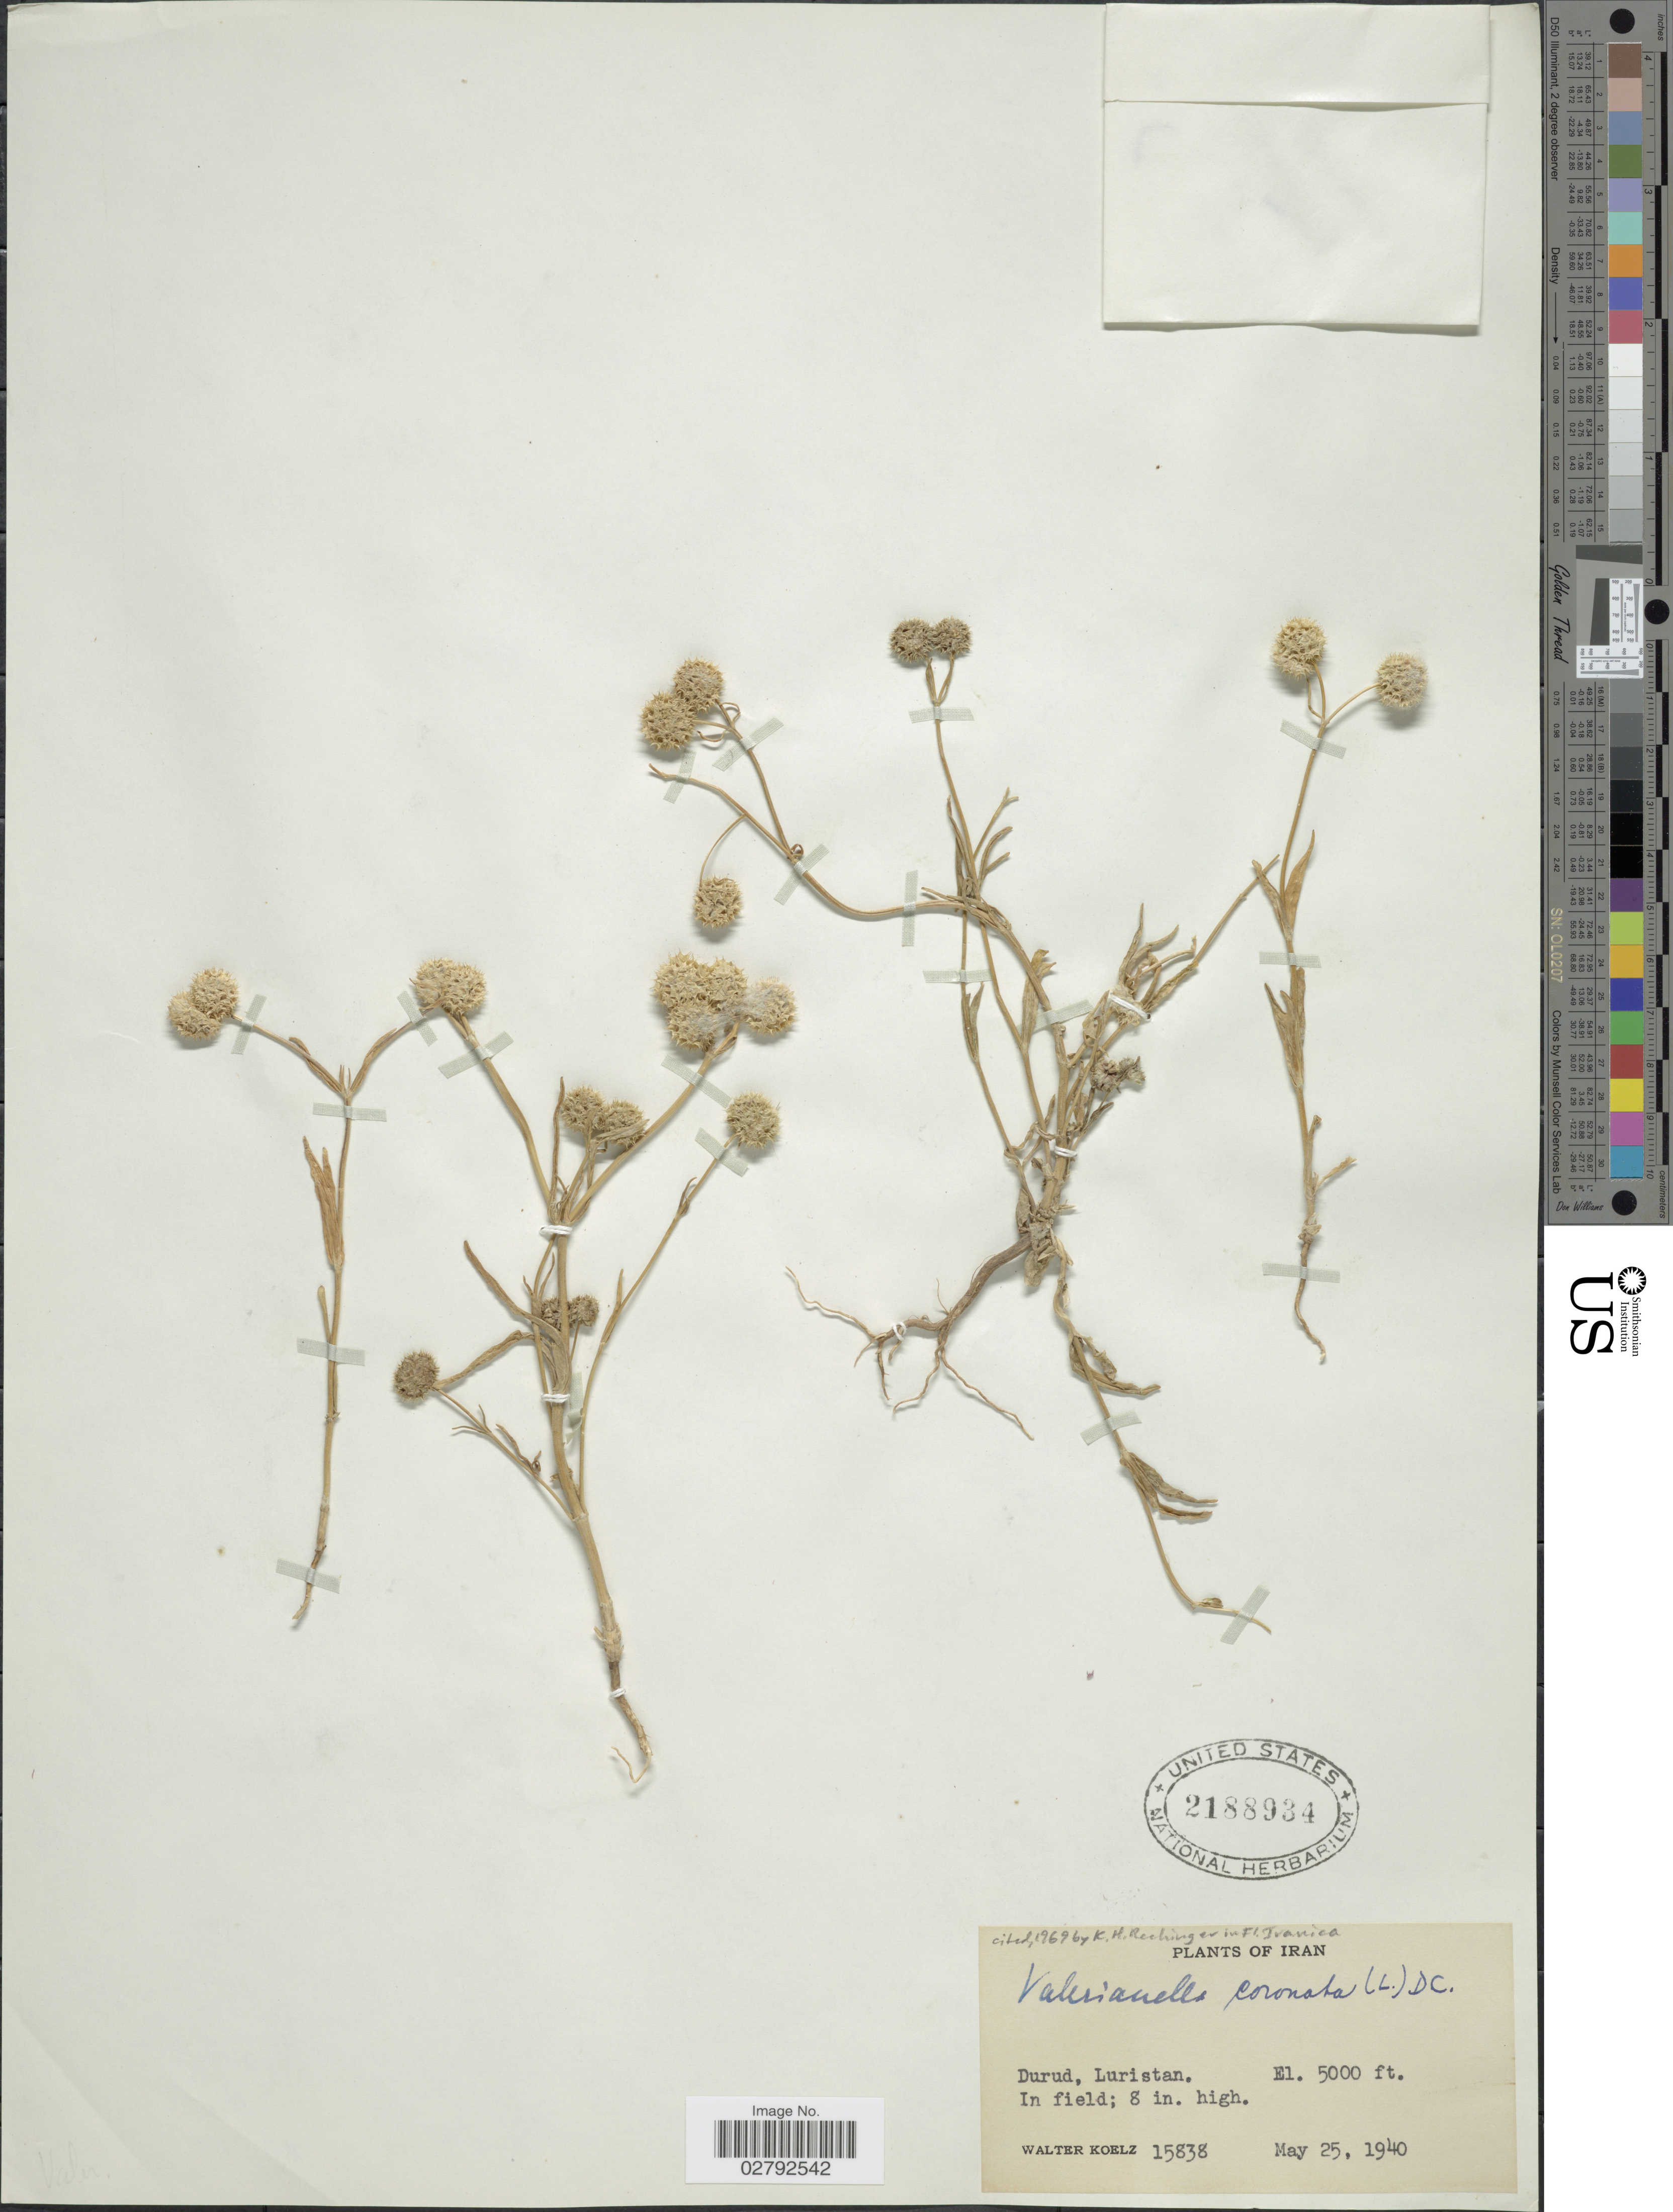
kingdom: Plantae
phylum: Tracheophyta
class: Magnoliopsida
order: Dipsacales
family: Caprifoliaceae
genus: Valerianella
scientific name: Valerianella coronata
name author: (L.) DC.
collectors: W. N. Koelz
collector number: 15838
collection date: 1940-05-25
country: Iran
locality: Durud, Luristan.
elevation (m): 1524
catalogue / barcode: US 2188934